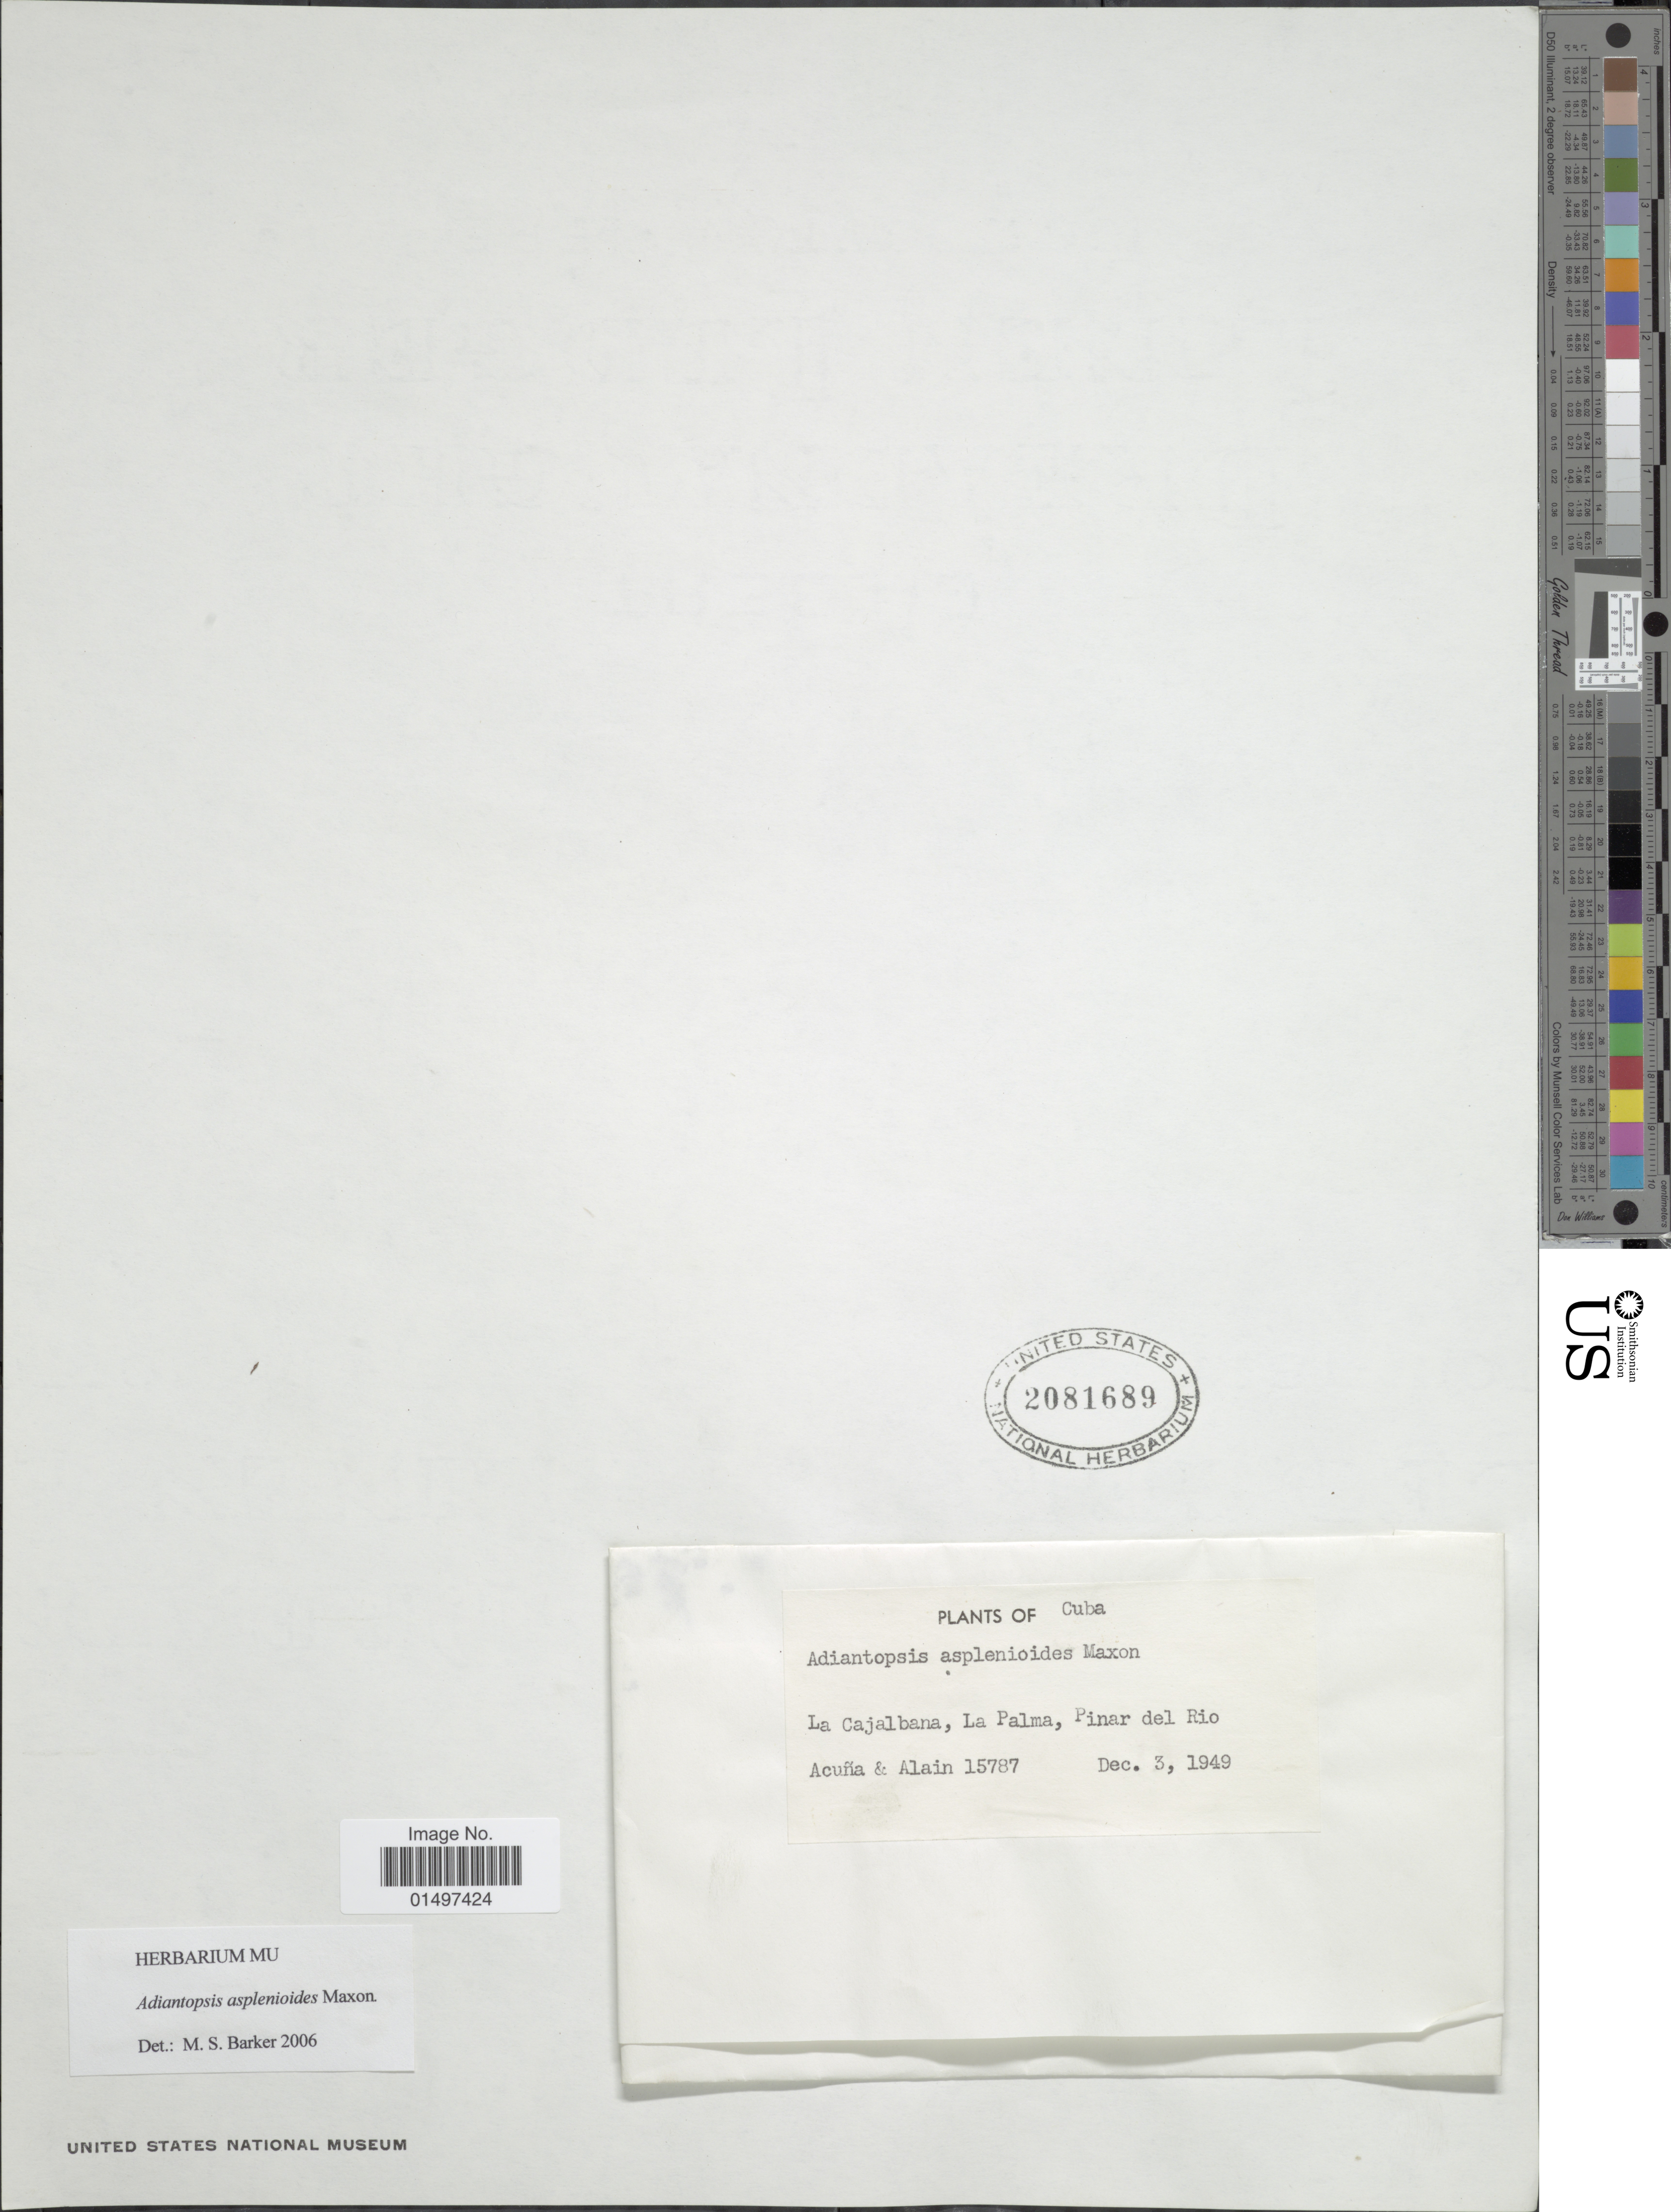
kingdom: Plantae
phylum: Tracheophyta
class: Polypodiopsida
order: Polypodiales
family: Pteridaceae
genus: Adiantopsis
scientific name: Adiantopsis asplenioides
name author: Maxon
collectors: Acuña & Alain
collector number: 15787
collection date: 1949-12-03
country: Cuba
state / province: Pinar del Río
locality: La Cajalbana, La Palma, Pinar del Rio.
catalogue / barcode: US 2081689